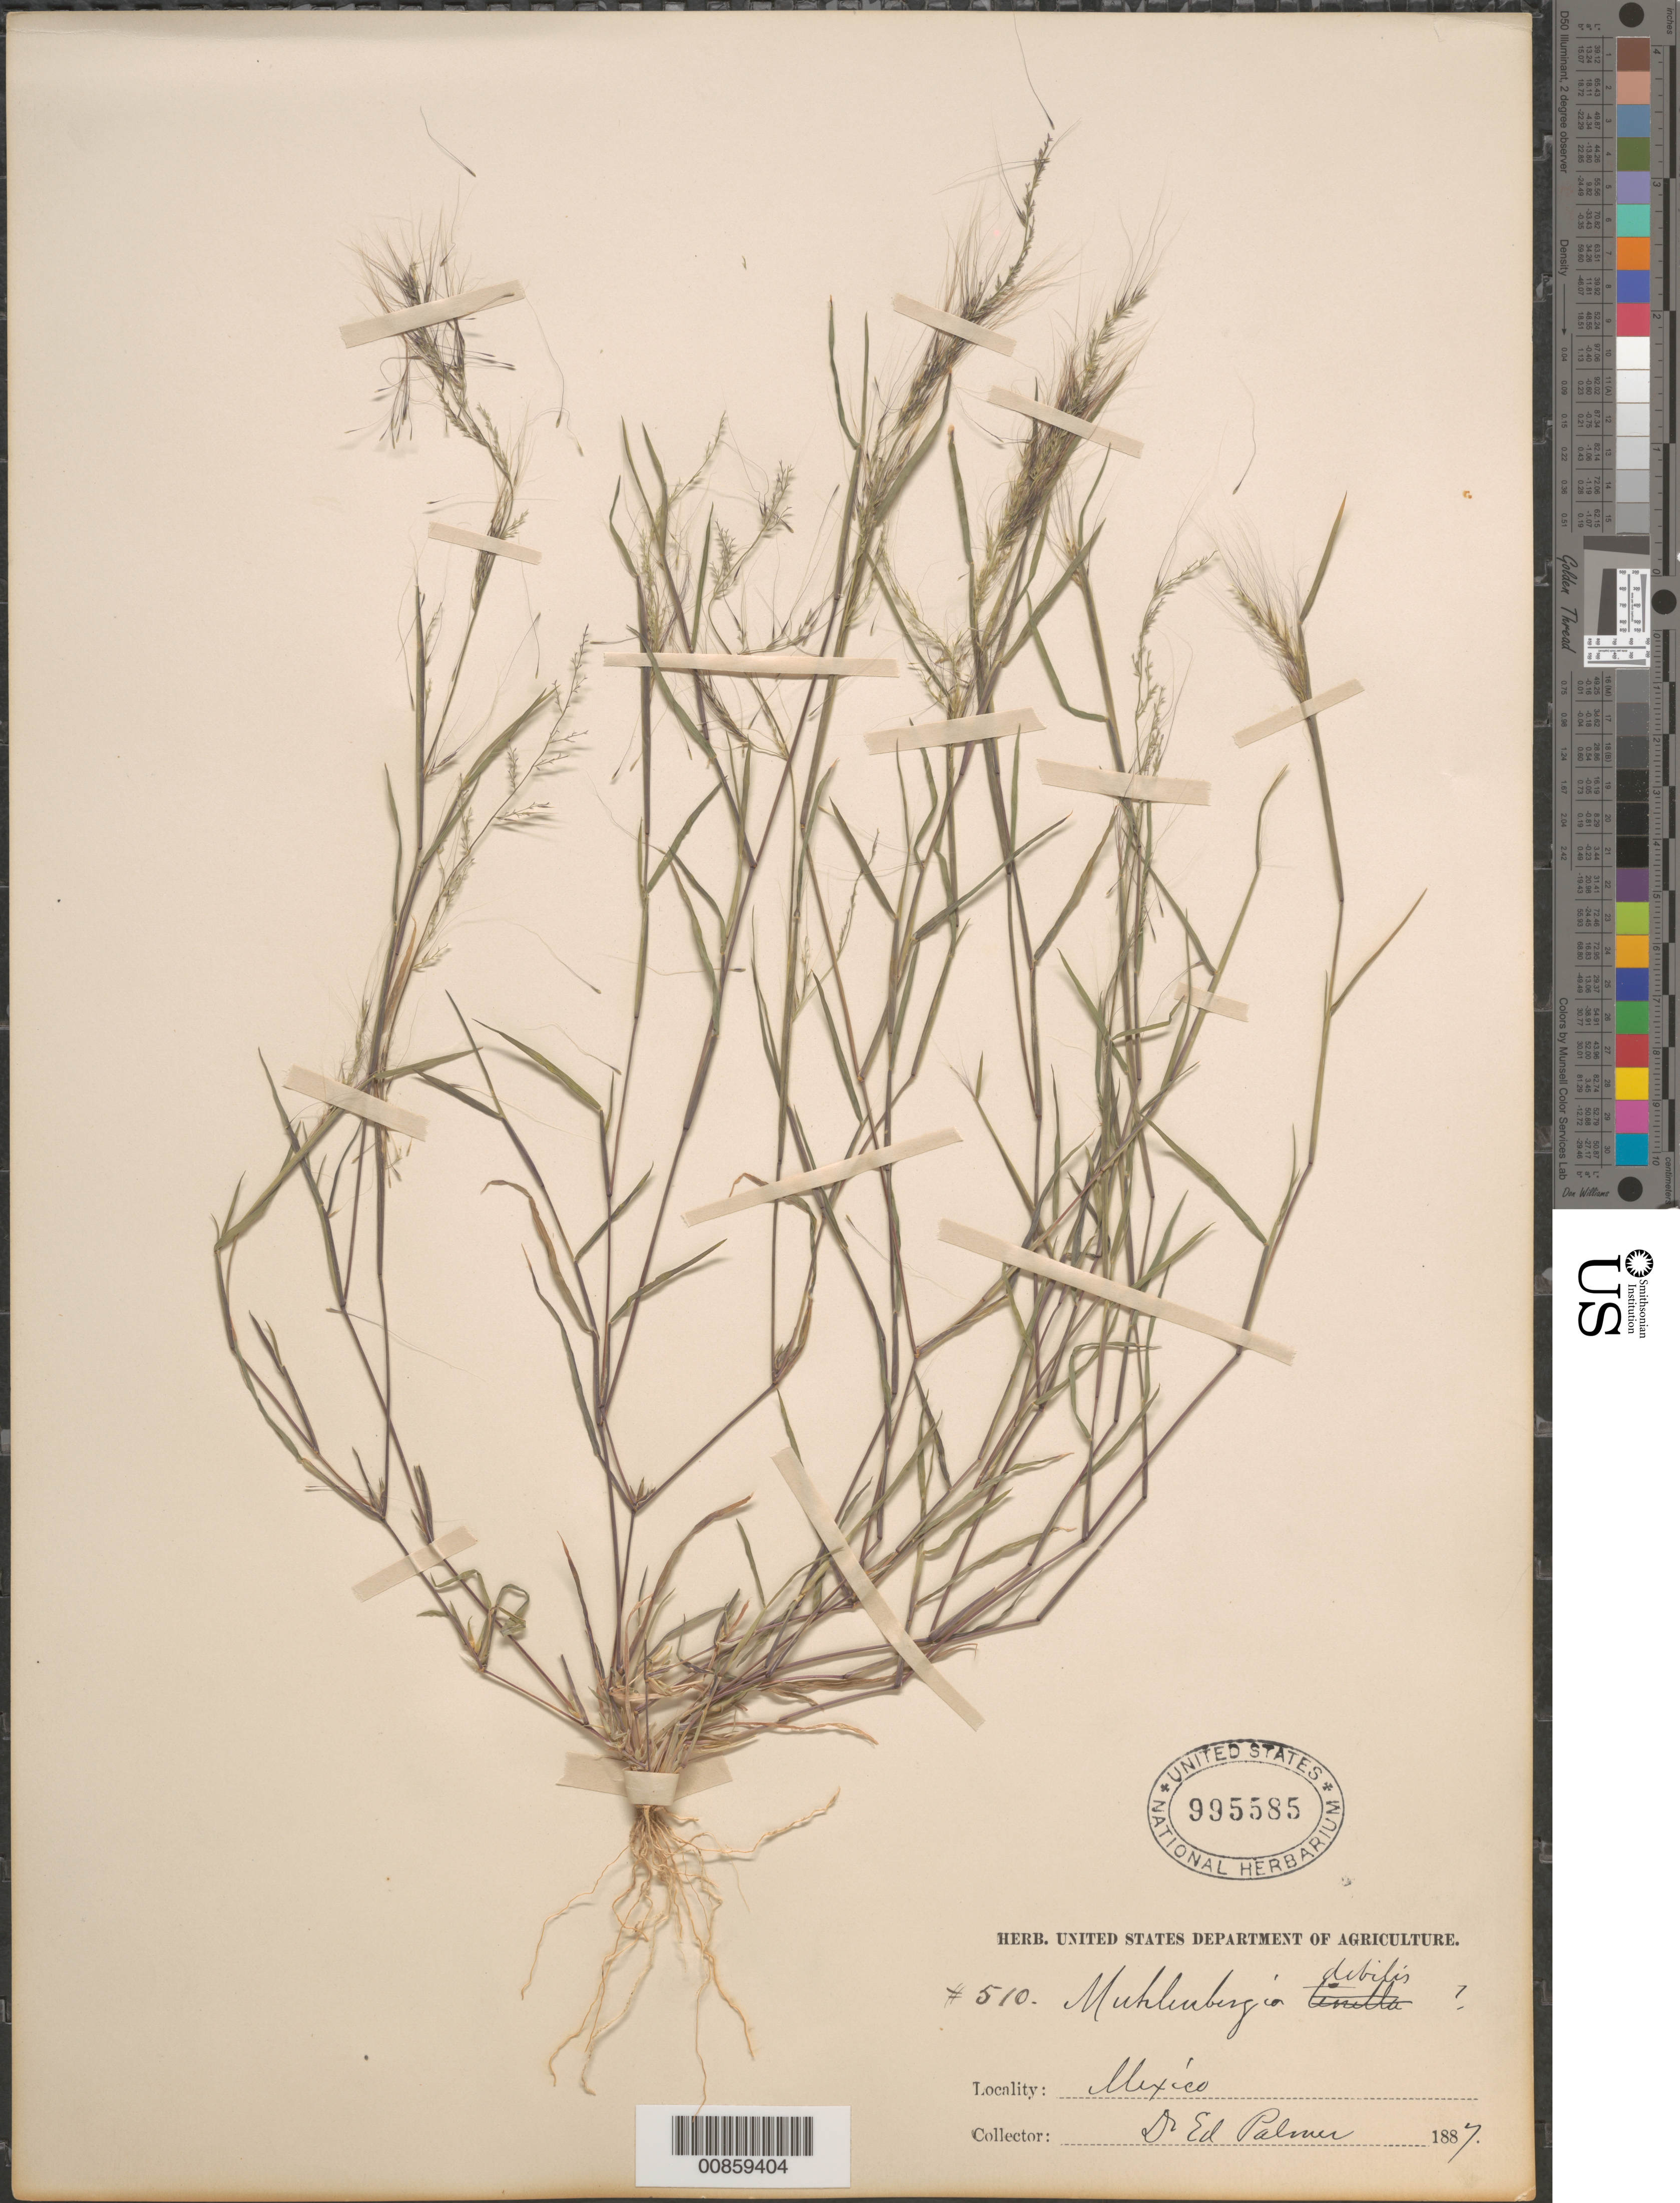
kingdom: Plantae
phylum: Tracheophyta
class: Liliopsida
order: Poales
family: Poaceae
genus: Muhlenbergia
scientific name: Muhlenbergia microsperma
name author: (DC.) Kunth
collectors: E. Palmer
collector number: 510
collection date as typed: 1887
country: Mexico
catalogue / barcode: US 995585